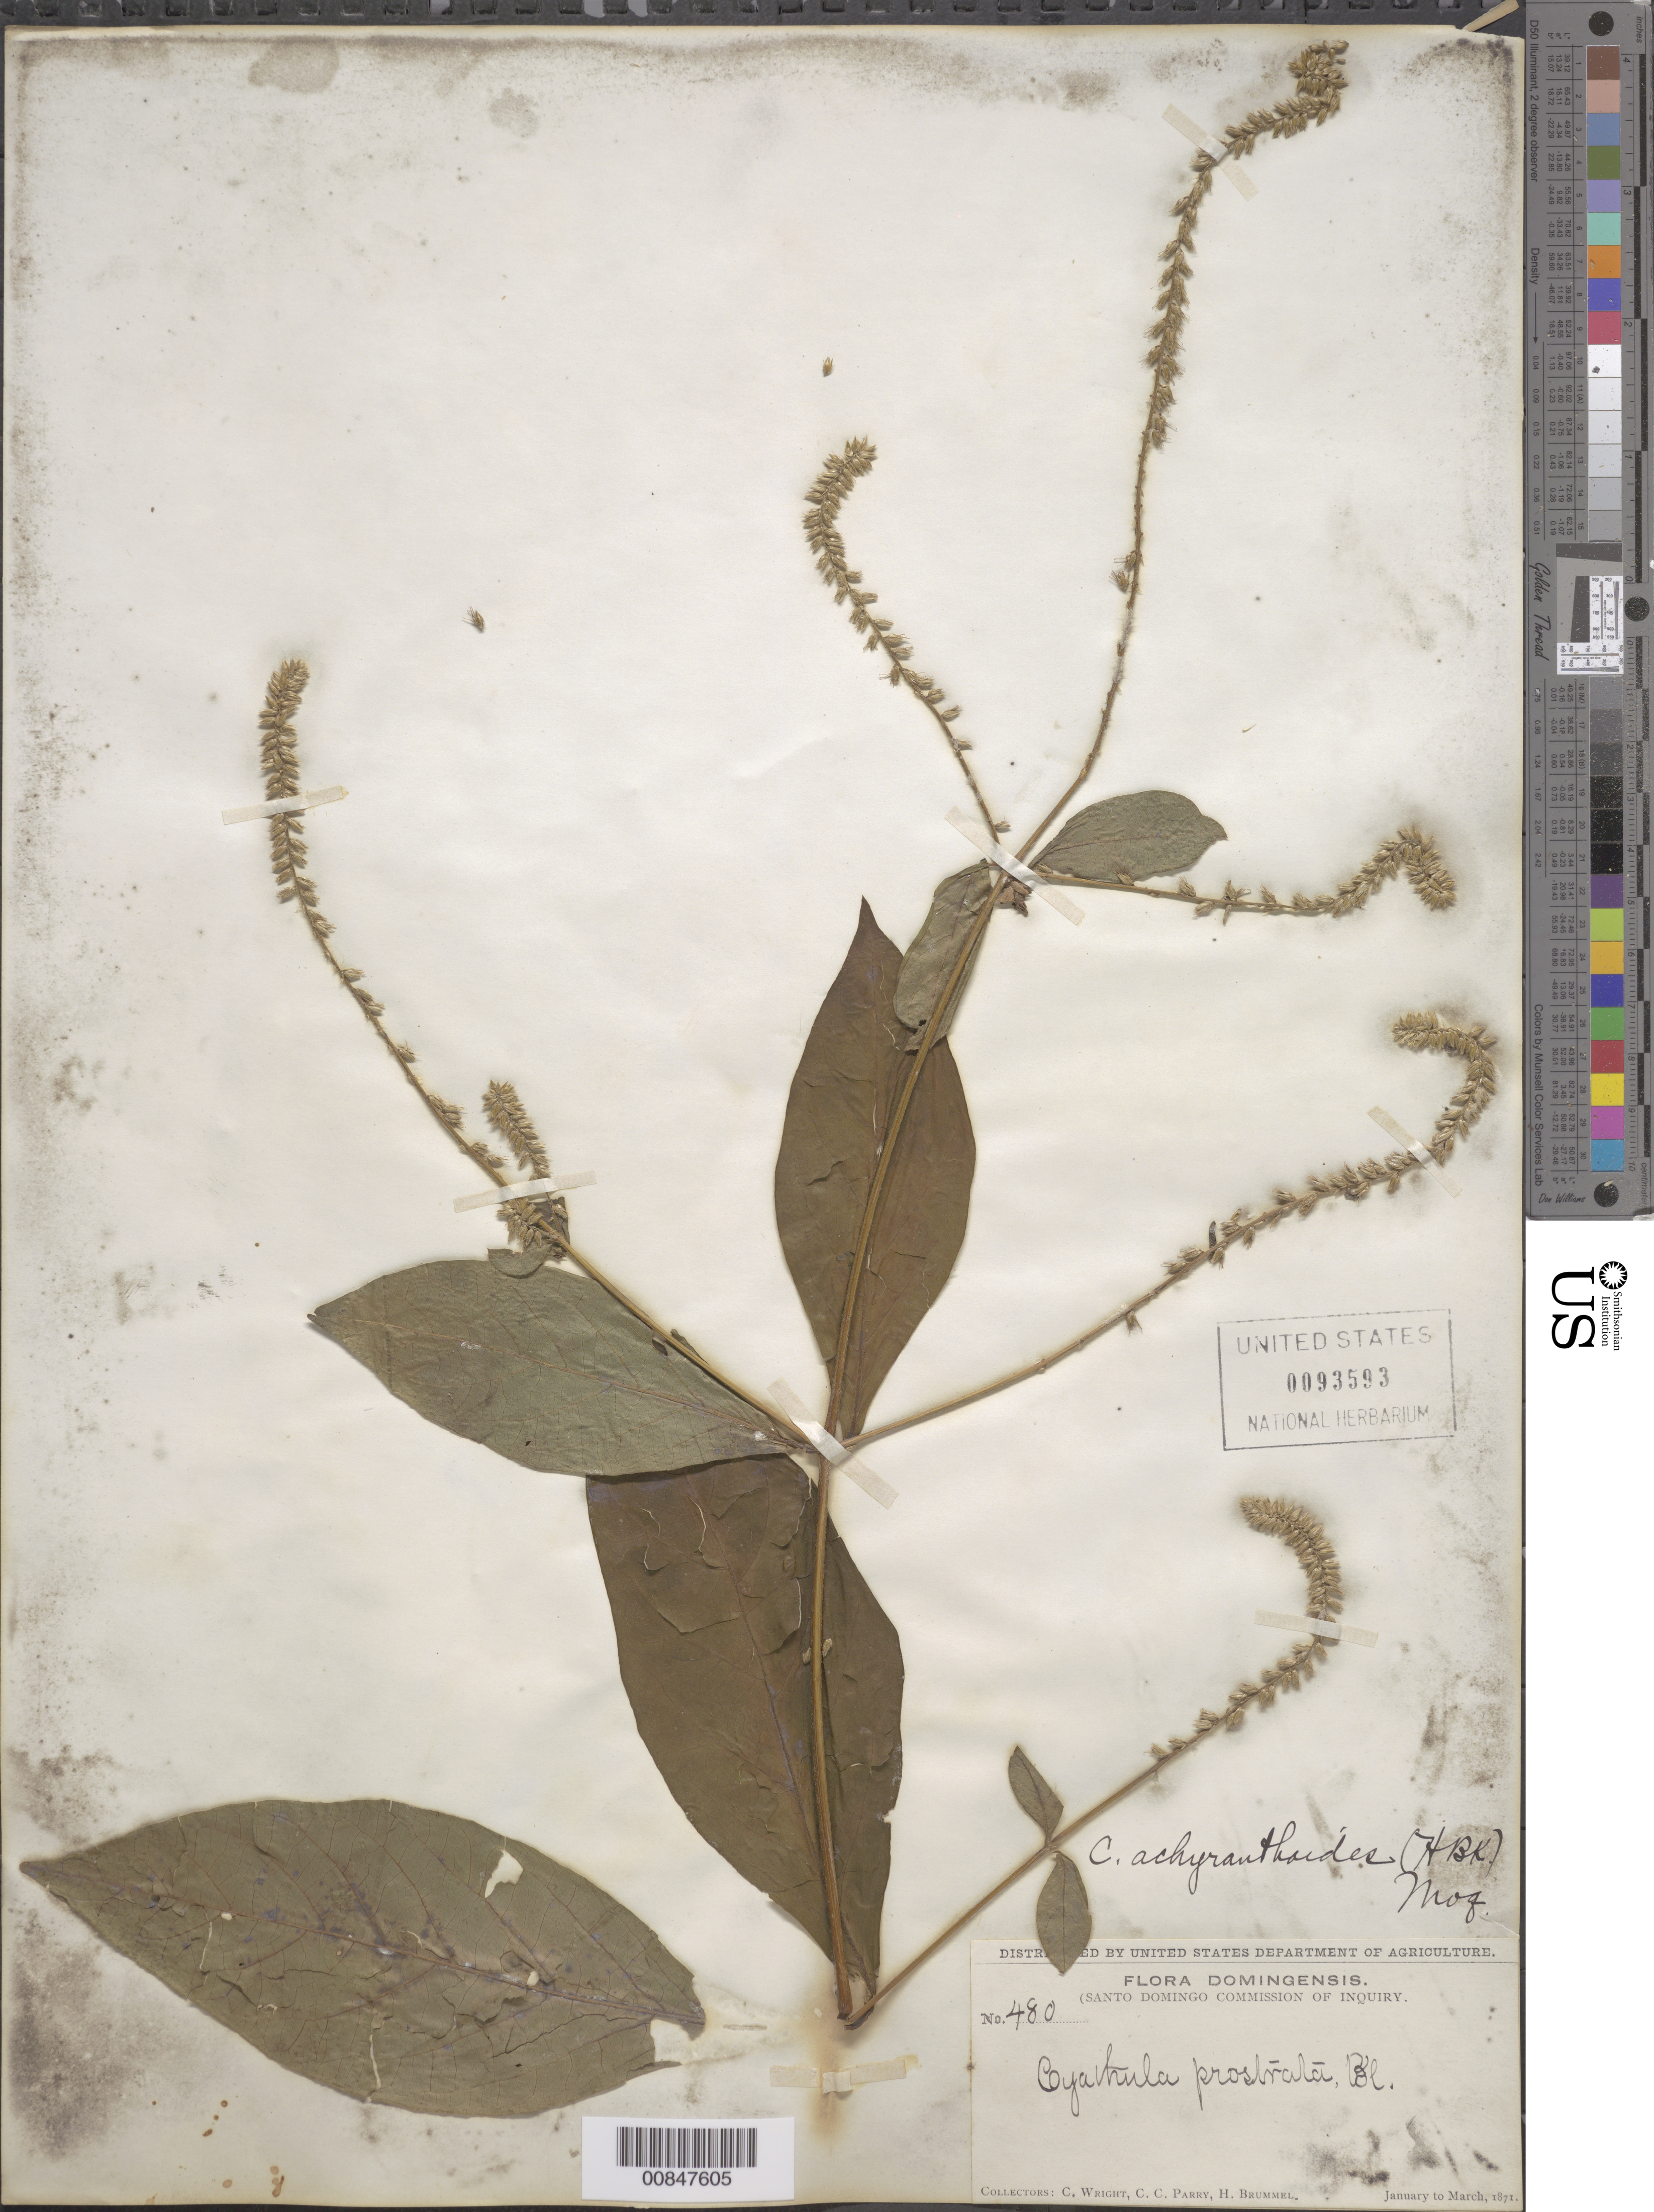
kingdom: Plantae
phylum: Tracheophyta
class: Magnoliopsida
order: Caryophyllales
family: Amaranthaceae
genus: Cyathula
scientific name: Cyathula achyranthoides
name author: (Kunth) Moq.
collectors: C. Wright, C. C. Parry & H. Brummel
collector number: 480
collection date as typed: Jan 1871 to -- Mar 1871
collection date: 1871-01/1871-03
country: Dominican Republic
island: Hispaniola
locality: Dominican Republic.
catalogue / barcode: US 93593